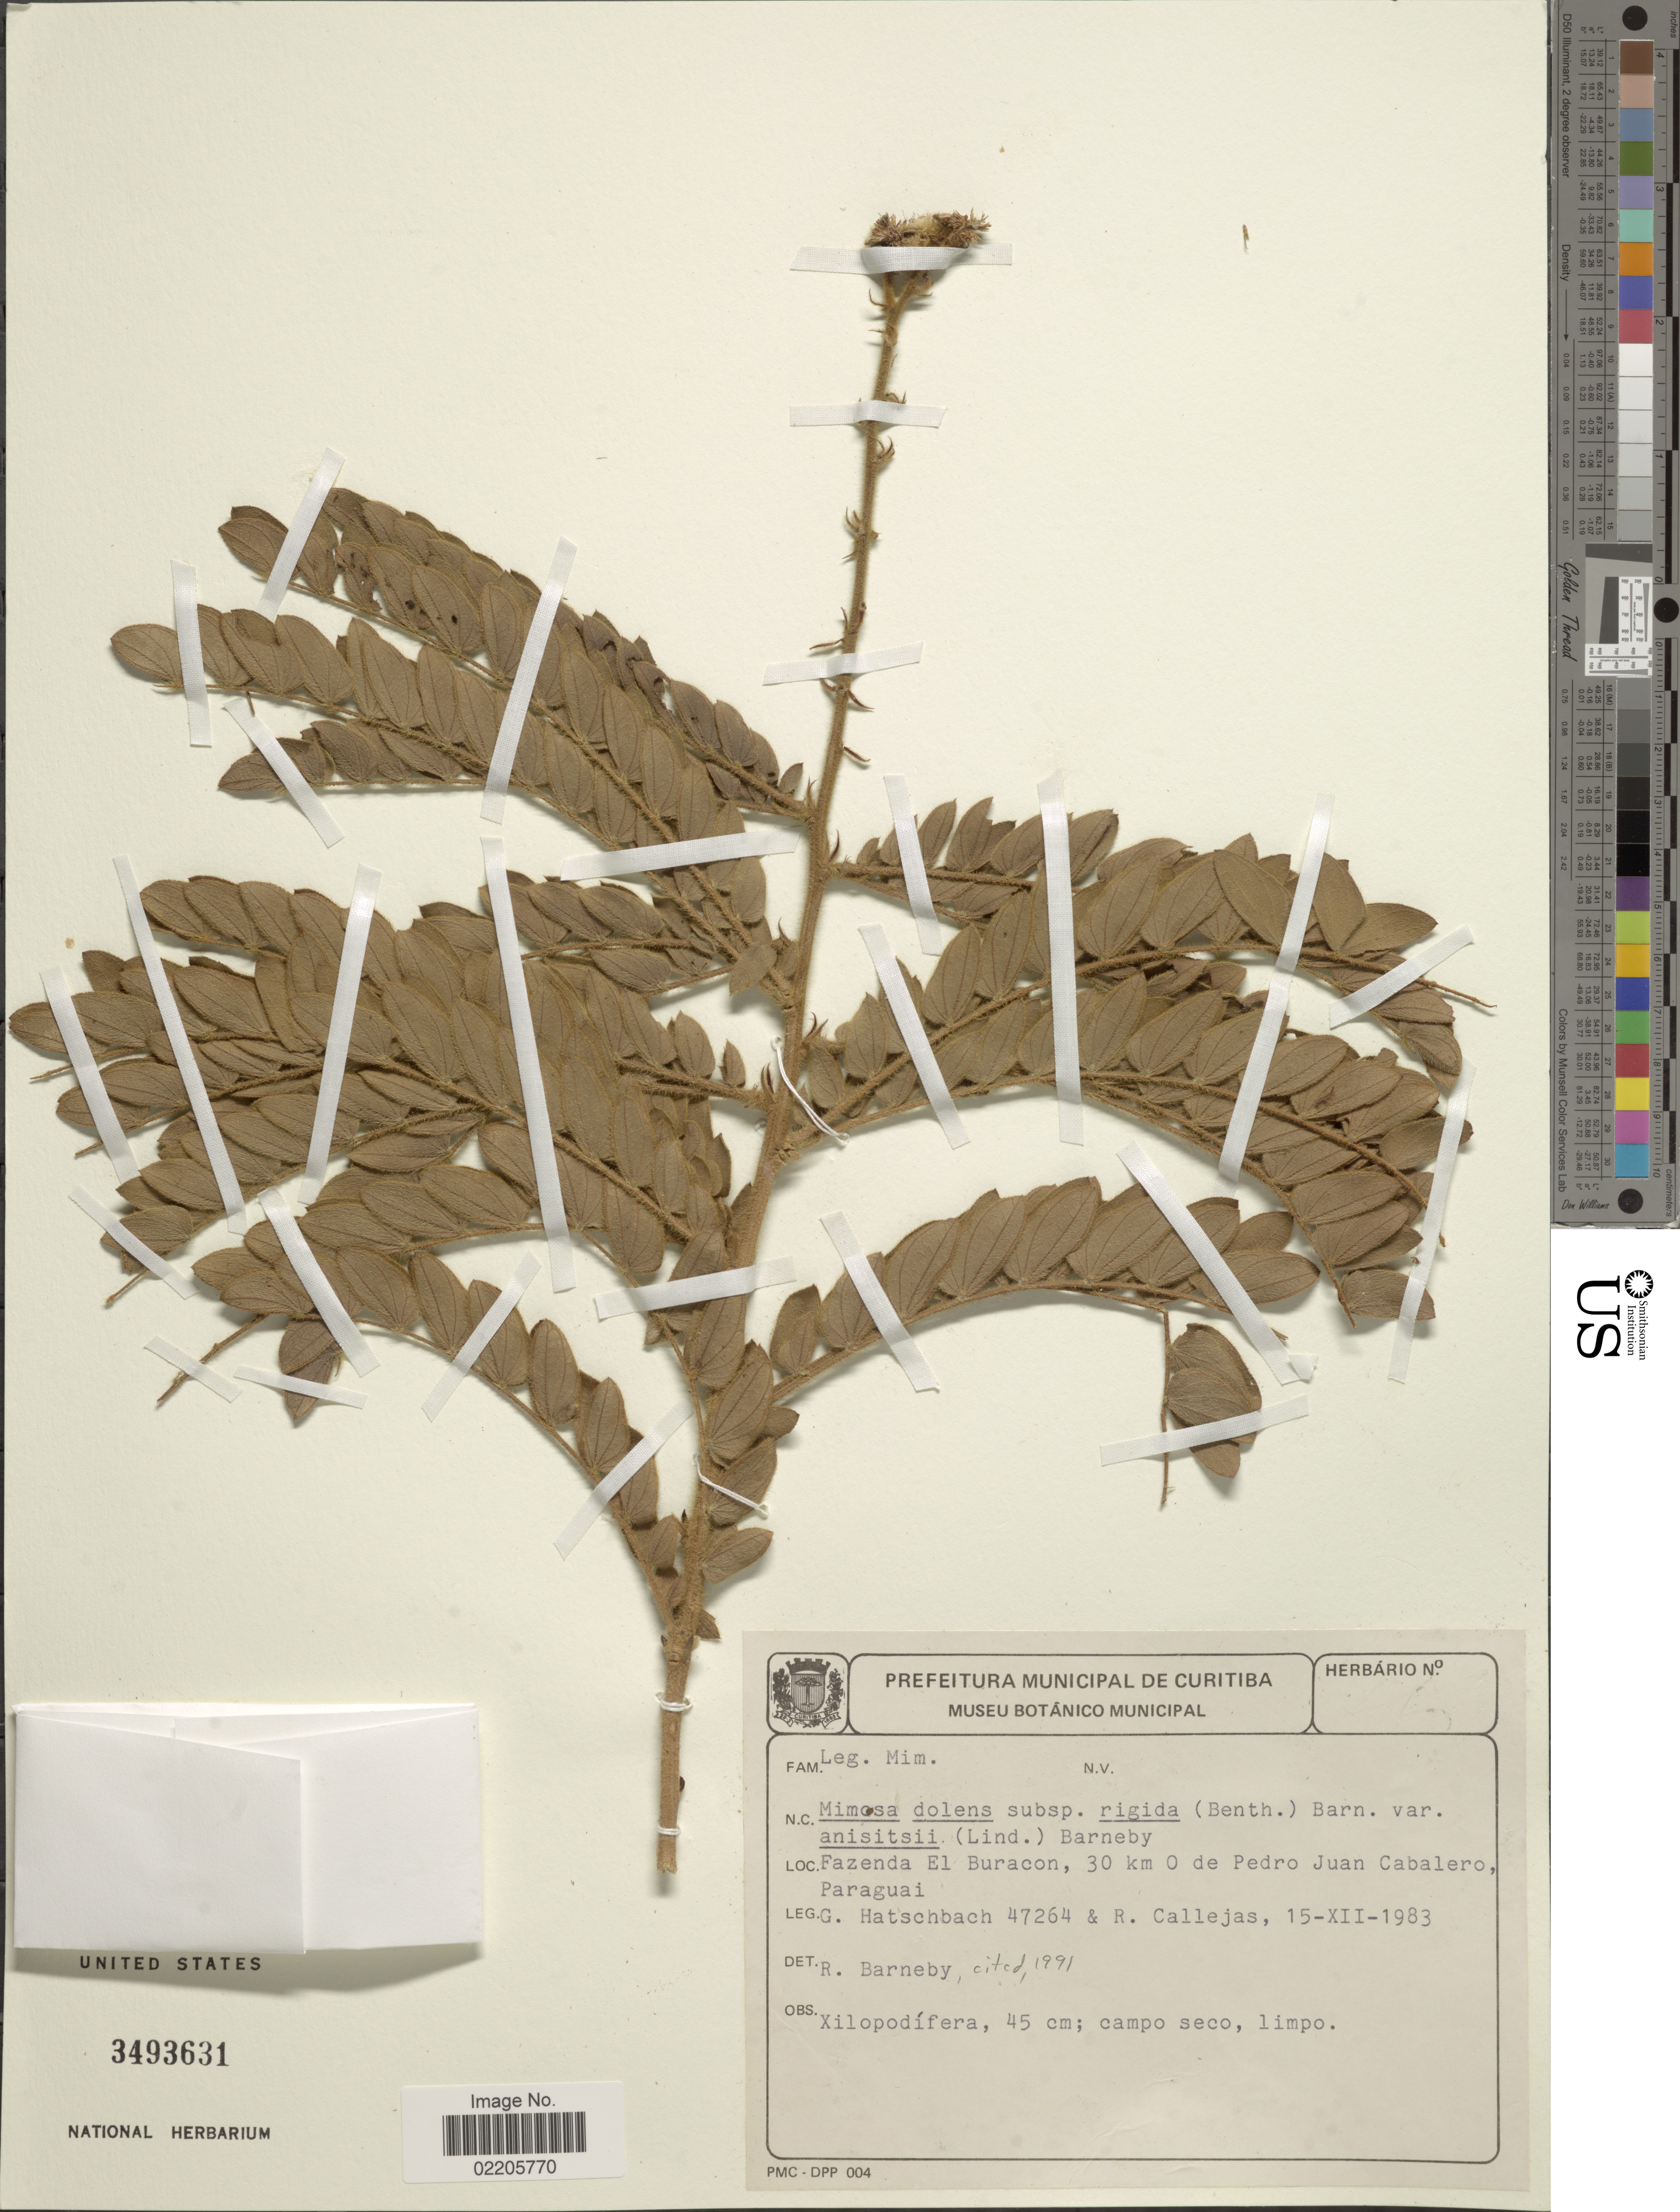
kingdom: Plantae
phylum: Tracheophyta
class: Magnoliopsida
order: Fabales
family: Fabaceae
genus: Mimosa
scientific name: Mimosa dolens var. anisitsii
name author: (Lindm.) Barneby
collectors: G. Hatschbach & R. Callejas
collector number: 47264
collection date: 1983-12-15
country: Paraguay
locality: Fazenda El Buracon, 30 km O de Pedro Juan Cabalero, Paraguai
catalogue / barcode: US 3493631